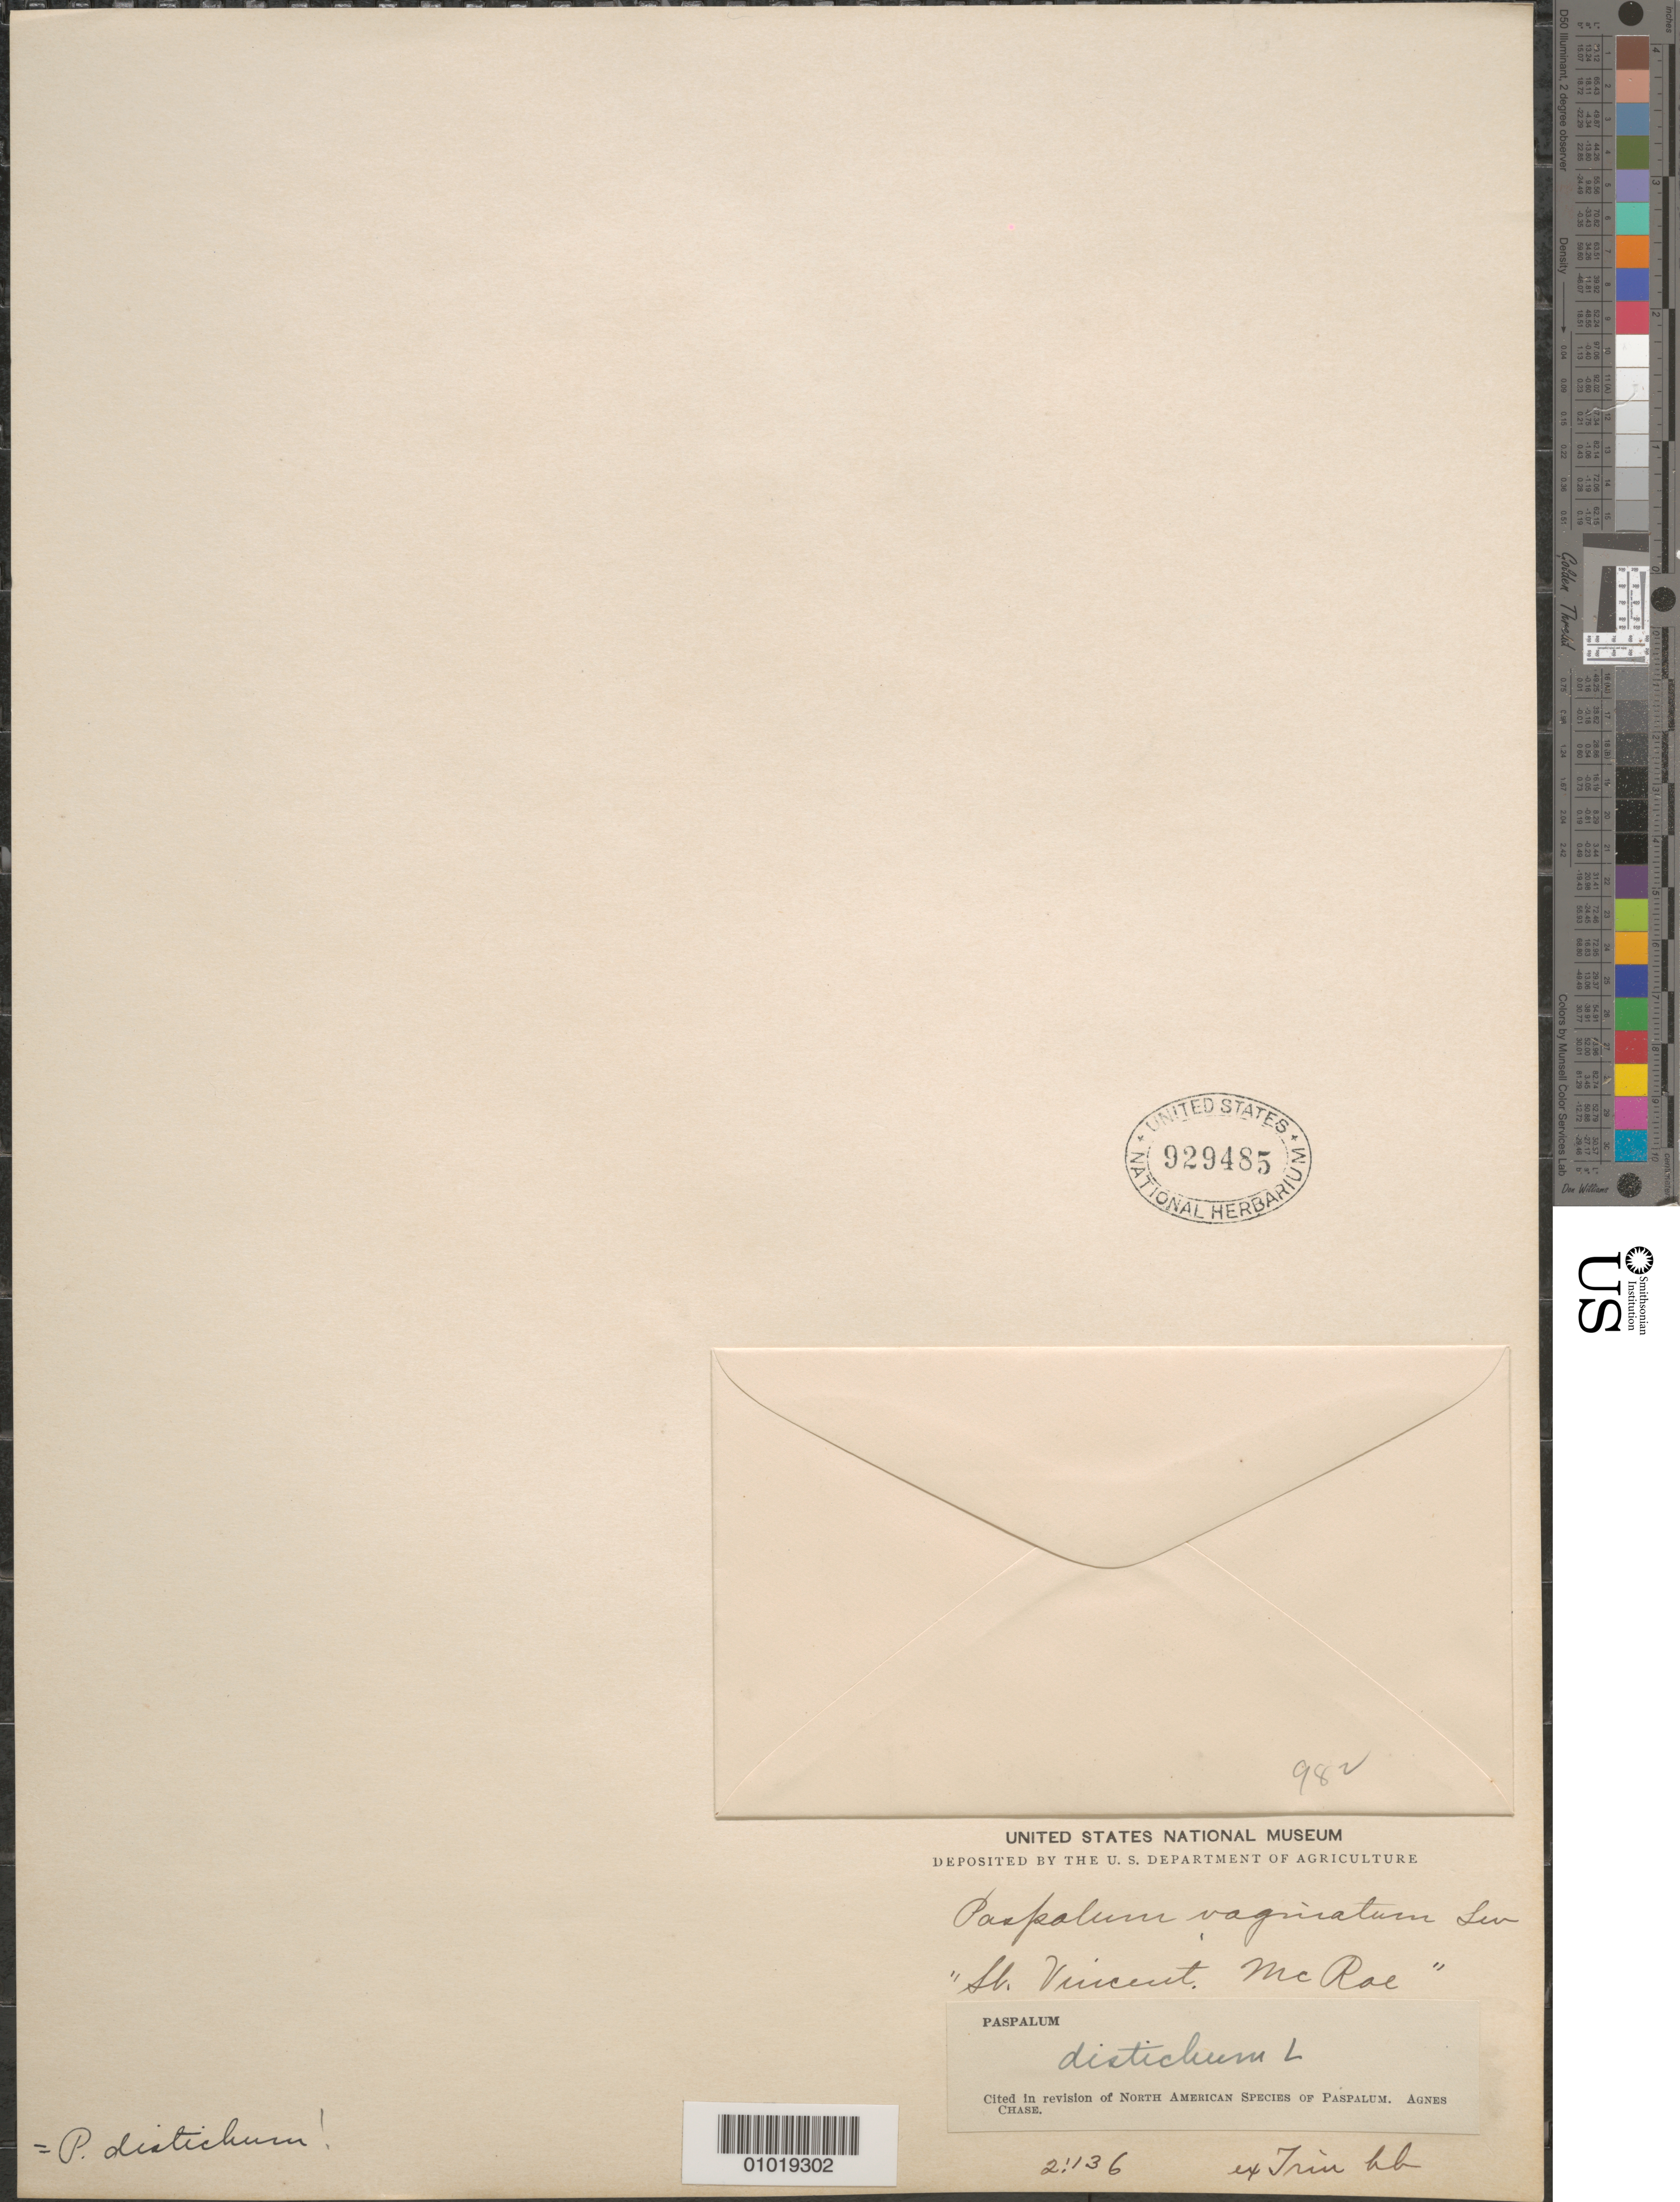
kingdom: Plantae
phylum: Tracheophyta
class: Liliopsida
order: Poales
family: Poaceae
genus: Paspalum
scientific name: Paspalum distichum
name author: L.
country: St. Vincent - Grenadines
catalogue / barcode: US 929485